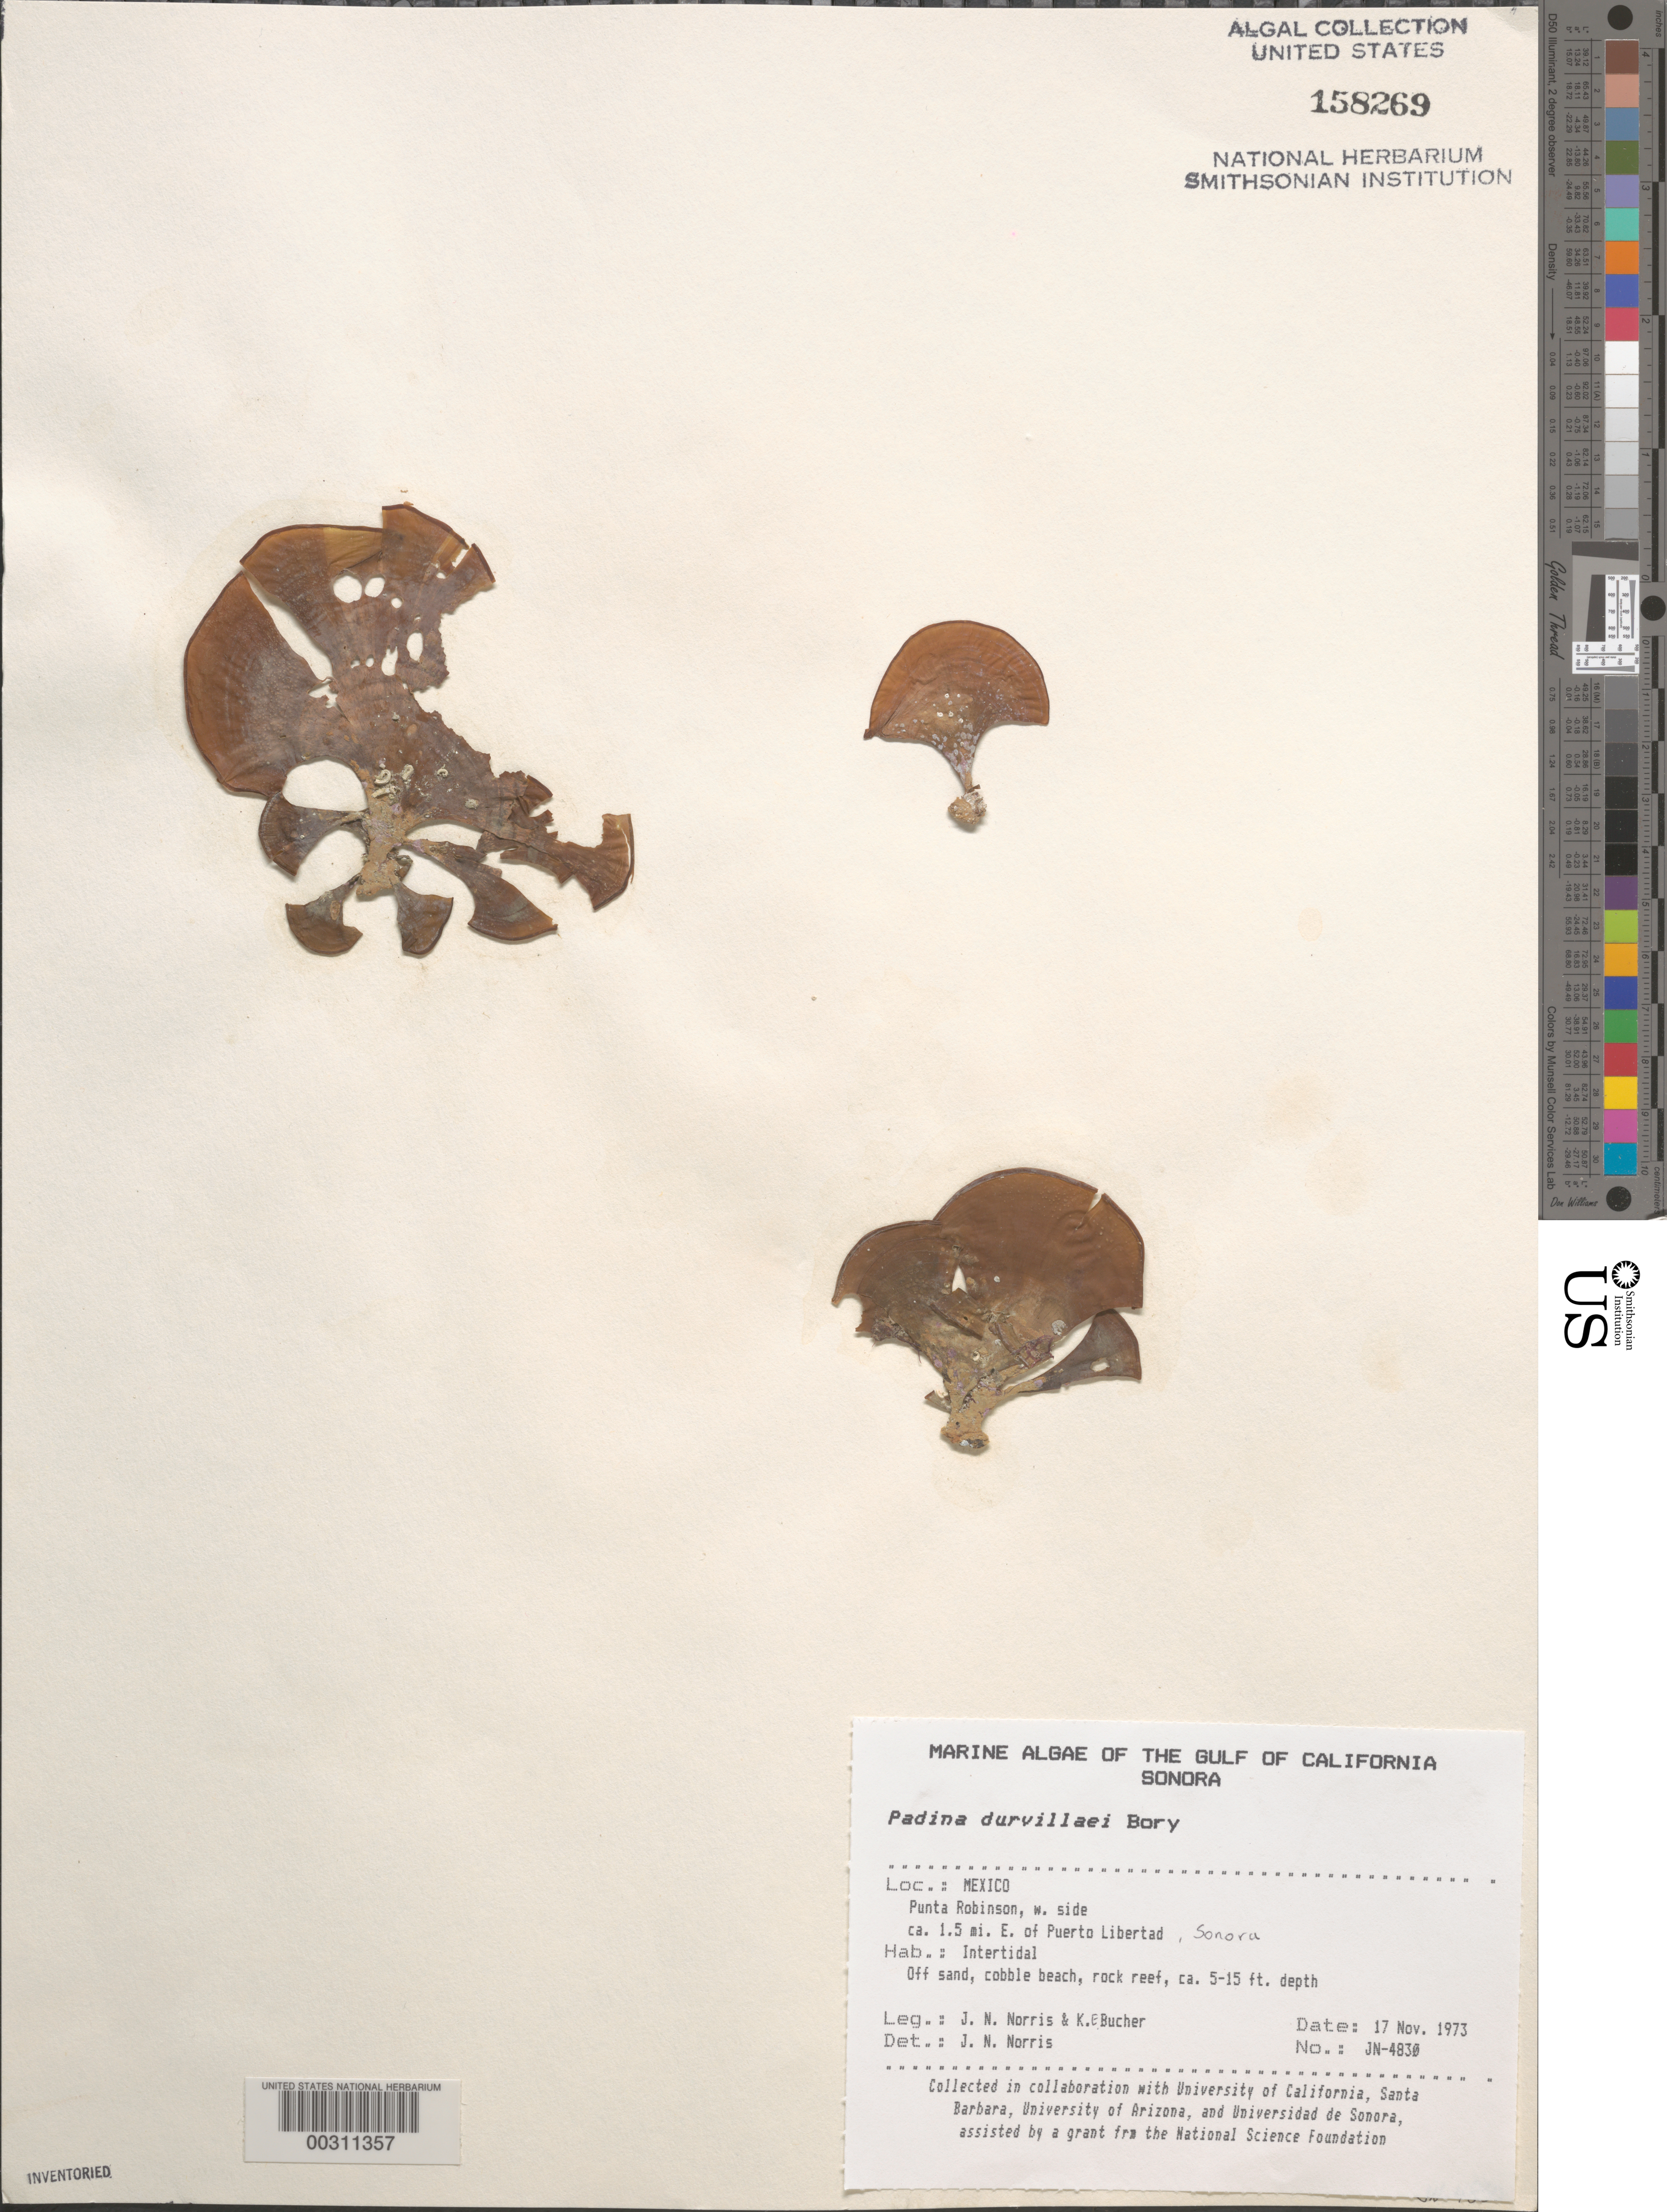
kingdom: Chromista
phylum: Ochrophyta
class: Phaeophyceae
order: Dictyotales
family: Dictyotaceae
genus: Padina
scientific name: Padina durvillaei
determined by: Norris, James N.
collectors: J. N. Norris & K. E. Bucher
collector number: JN-4830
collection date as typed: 17 Nov 1973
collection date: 1973-11-17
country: Mexico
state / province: Sonora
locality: Punta Robinson ca. 1.5 miles east of Puerto Libertad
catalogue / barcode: US 158269